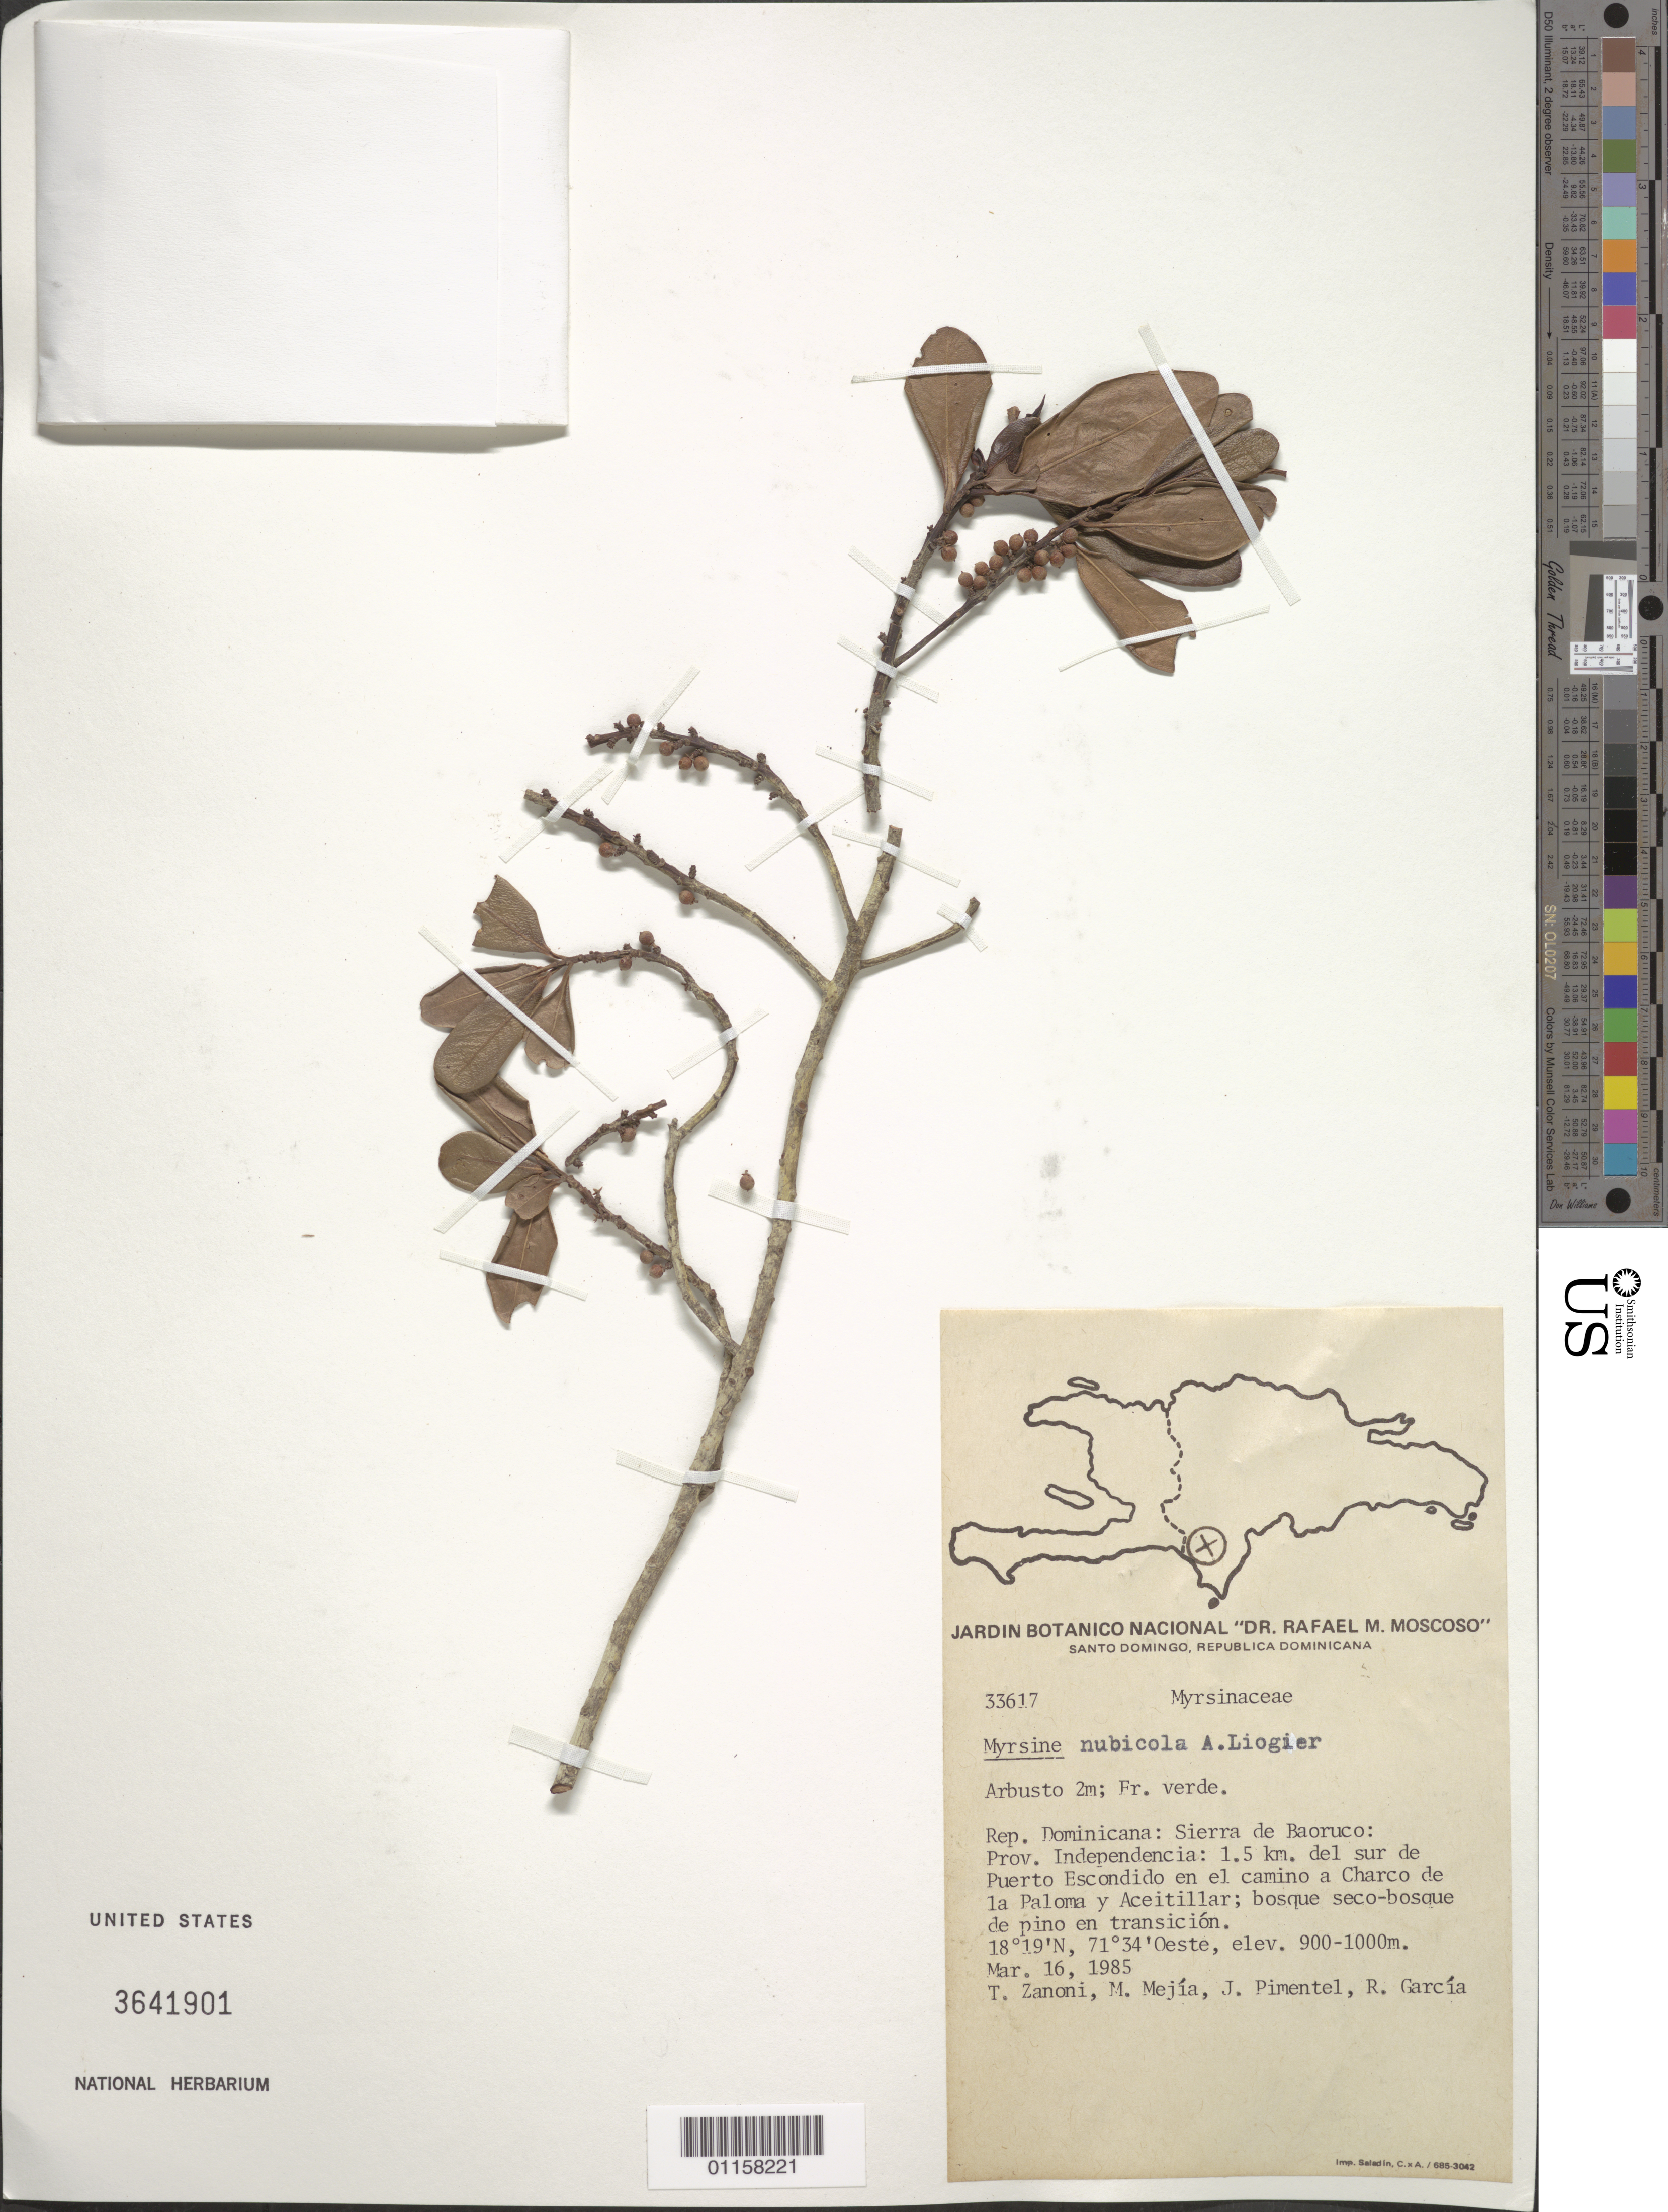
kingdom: Plantae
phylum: Tracheophyta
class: Magnoliopsida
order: Ericales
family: Primulaceae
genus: Myrsine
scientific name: Myrsine nubicola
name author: Alain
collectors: T. A. Zanoni, M. Mejia, J. Pimentel & R. García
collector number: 33617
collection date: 1985-03-16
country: Dominican Republic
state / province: Independencia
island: Hispaniola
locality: Sierra de Baoruco, 1.5 km del sur de Puerto Escondido en el camino a Charco de la Paloma y Aceitillar.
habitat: Bosque seco-bosque de pino en transición.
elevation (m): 900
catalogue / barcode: US 3641901